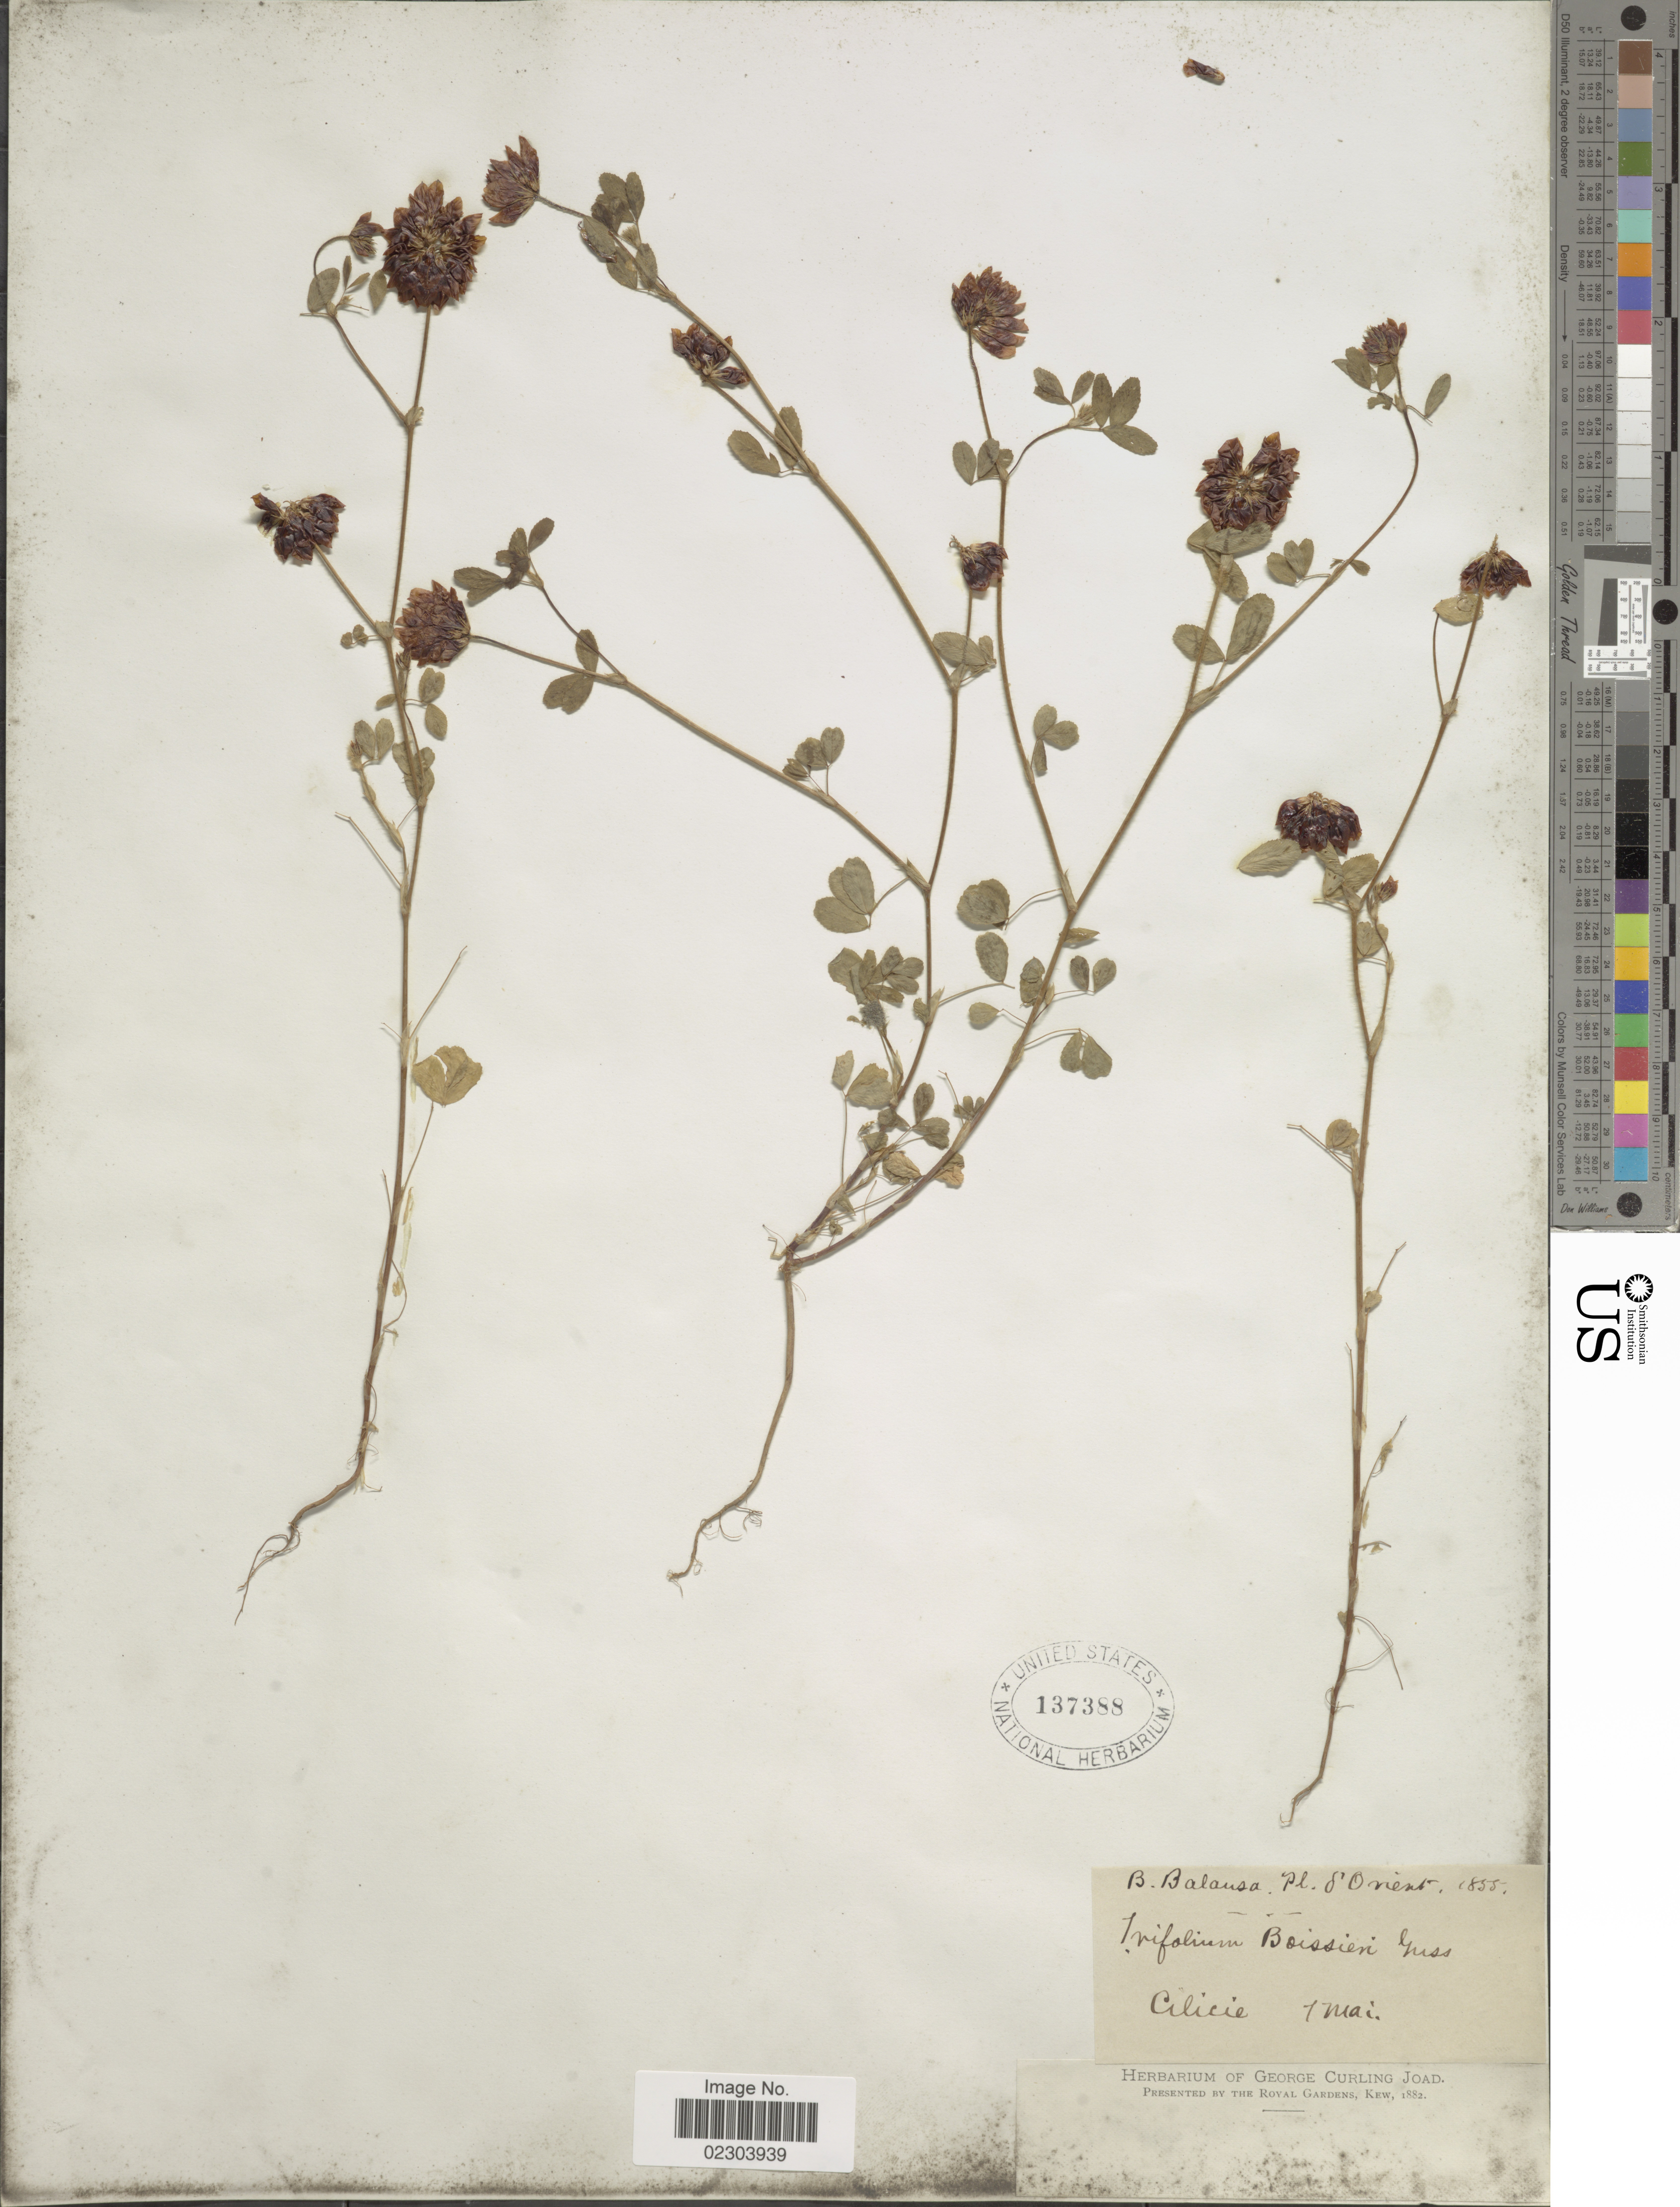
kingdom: Plantae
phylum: Tracheophyta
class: Magnoliopsida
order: Fabales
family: Fabaceae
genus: Trifolium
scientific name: Trifolium boissieri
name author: Gussone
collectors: B. Balansa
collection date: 1855-05-07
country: Turkey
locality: D'orient, Cilicie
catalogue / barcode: US 137388